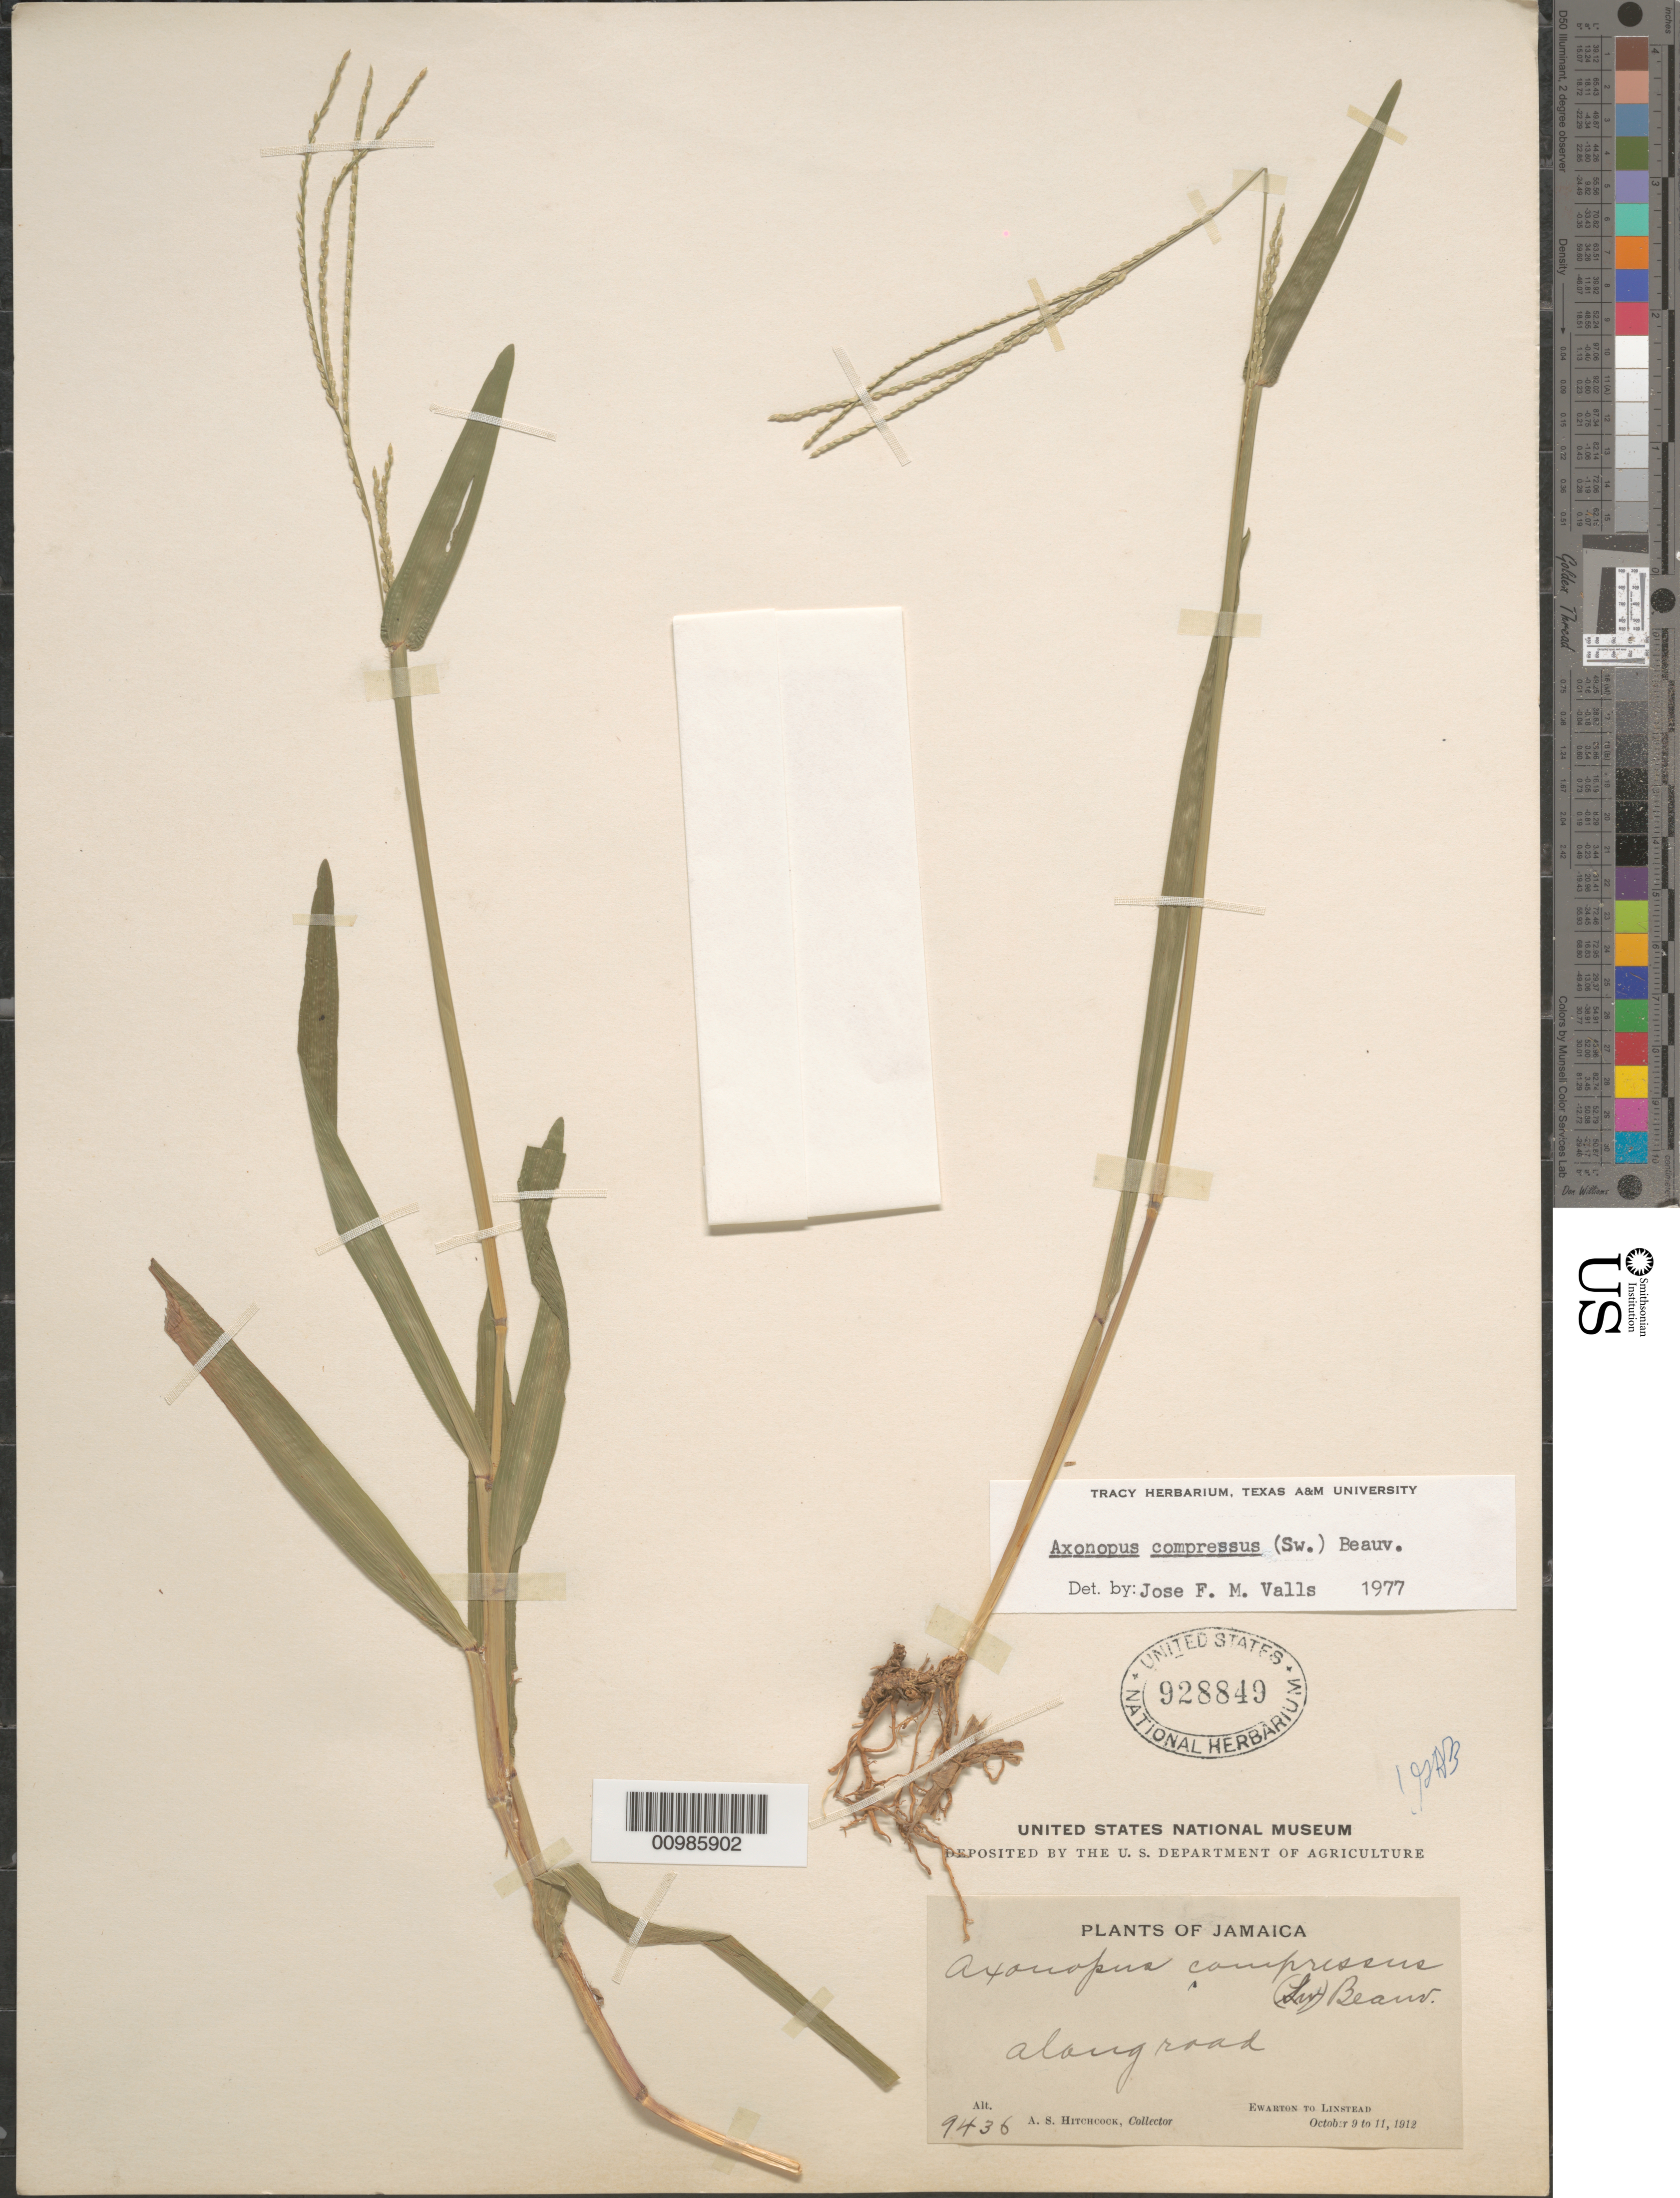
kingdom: Plantae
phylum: Tracheophyta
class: Liliopsida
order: Poales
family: Poaceae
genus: Axonopus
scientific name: Axonopus compressus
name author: (Sw.) P. Beauv.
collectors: A. S. Hitchcock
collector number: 9436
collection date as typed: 09 Oct 1912 to11 Oct 1912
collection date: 1912-10-09/1912-10-11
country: Jamaica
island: Jamaica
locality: Ewarton to Linstead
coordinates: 0 N, 0 E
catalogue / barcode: US 928849